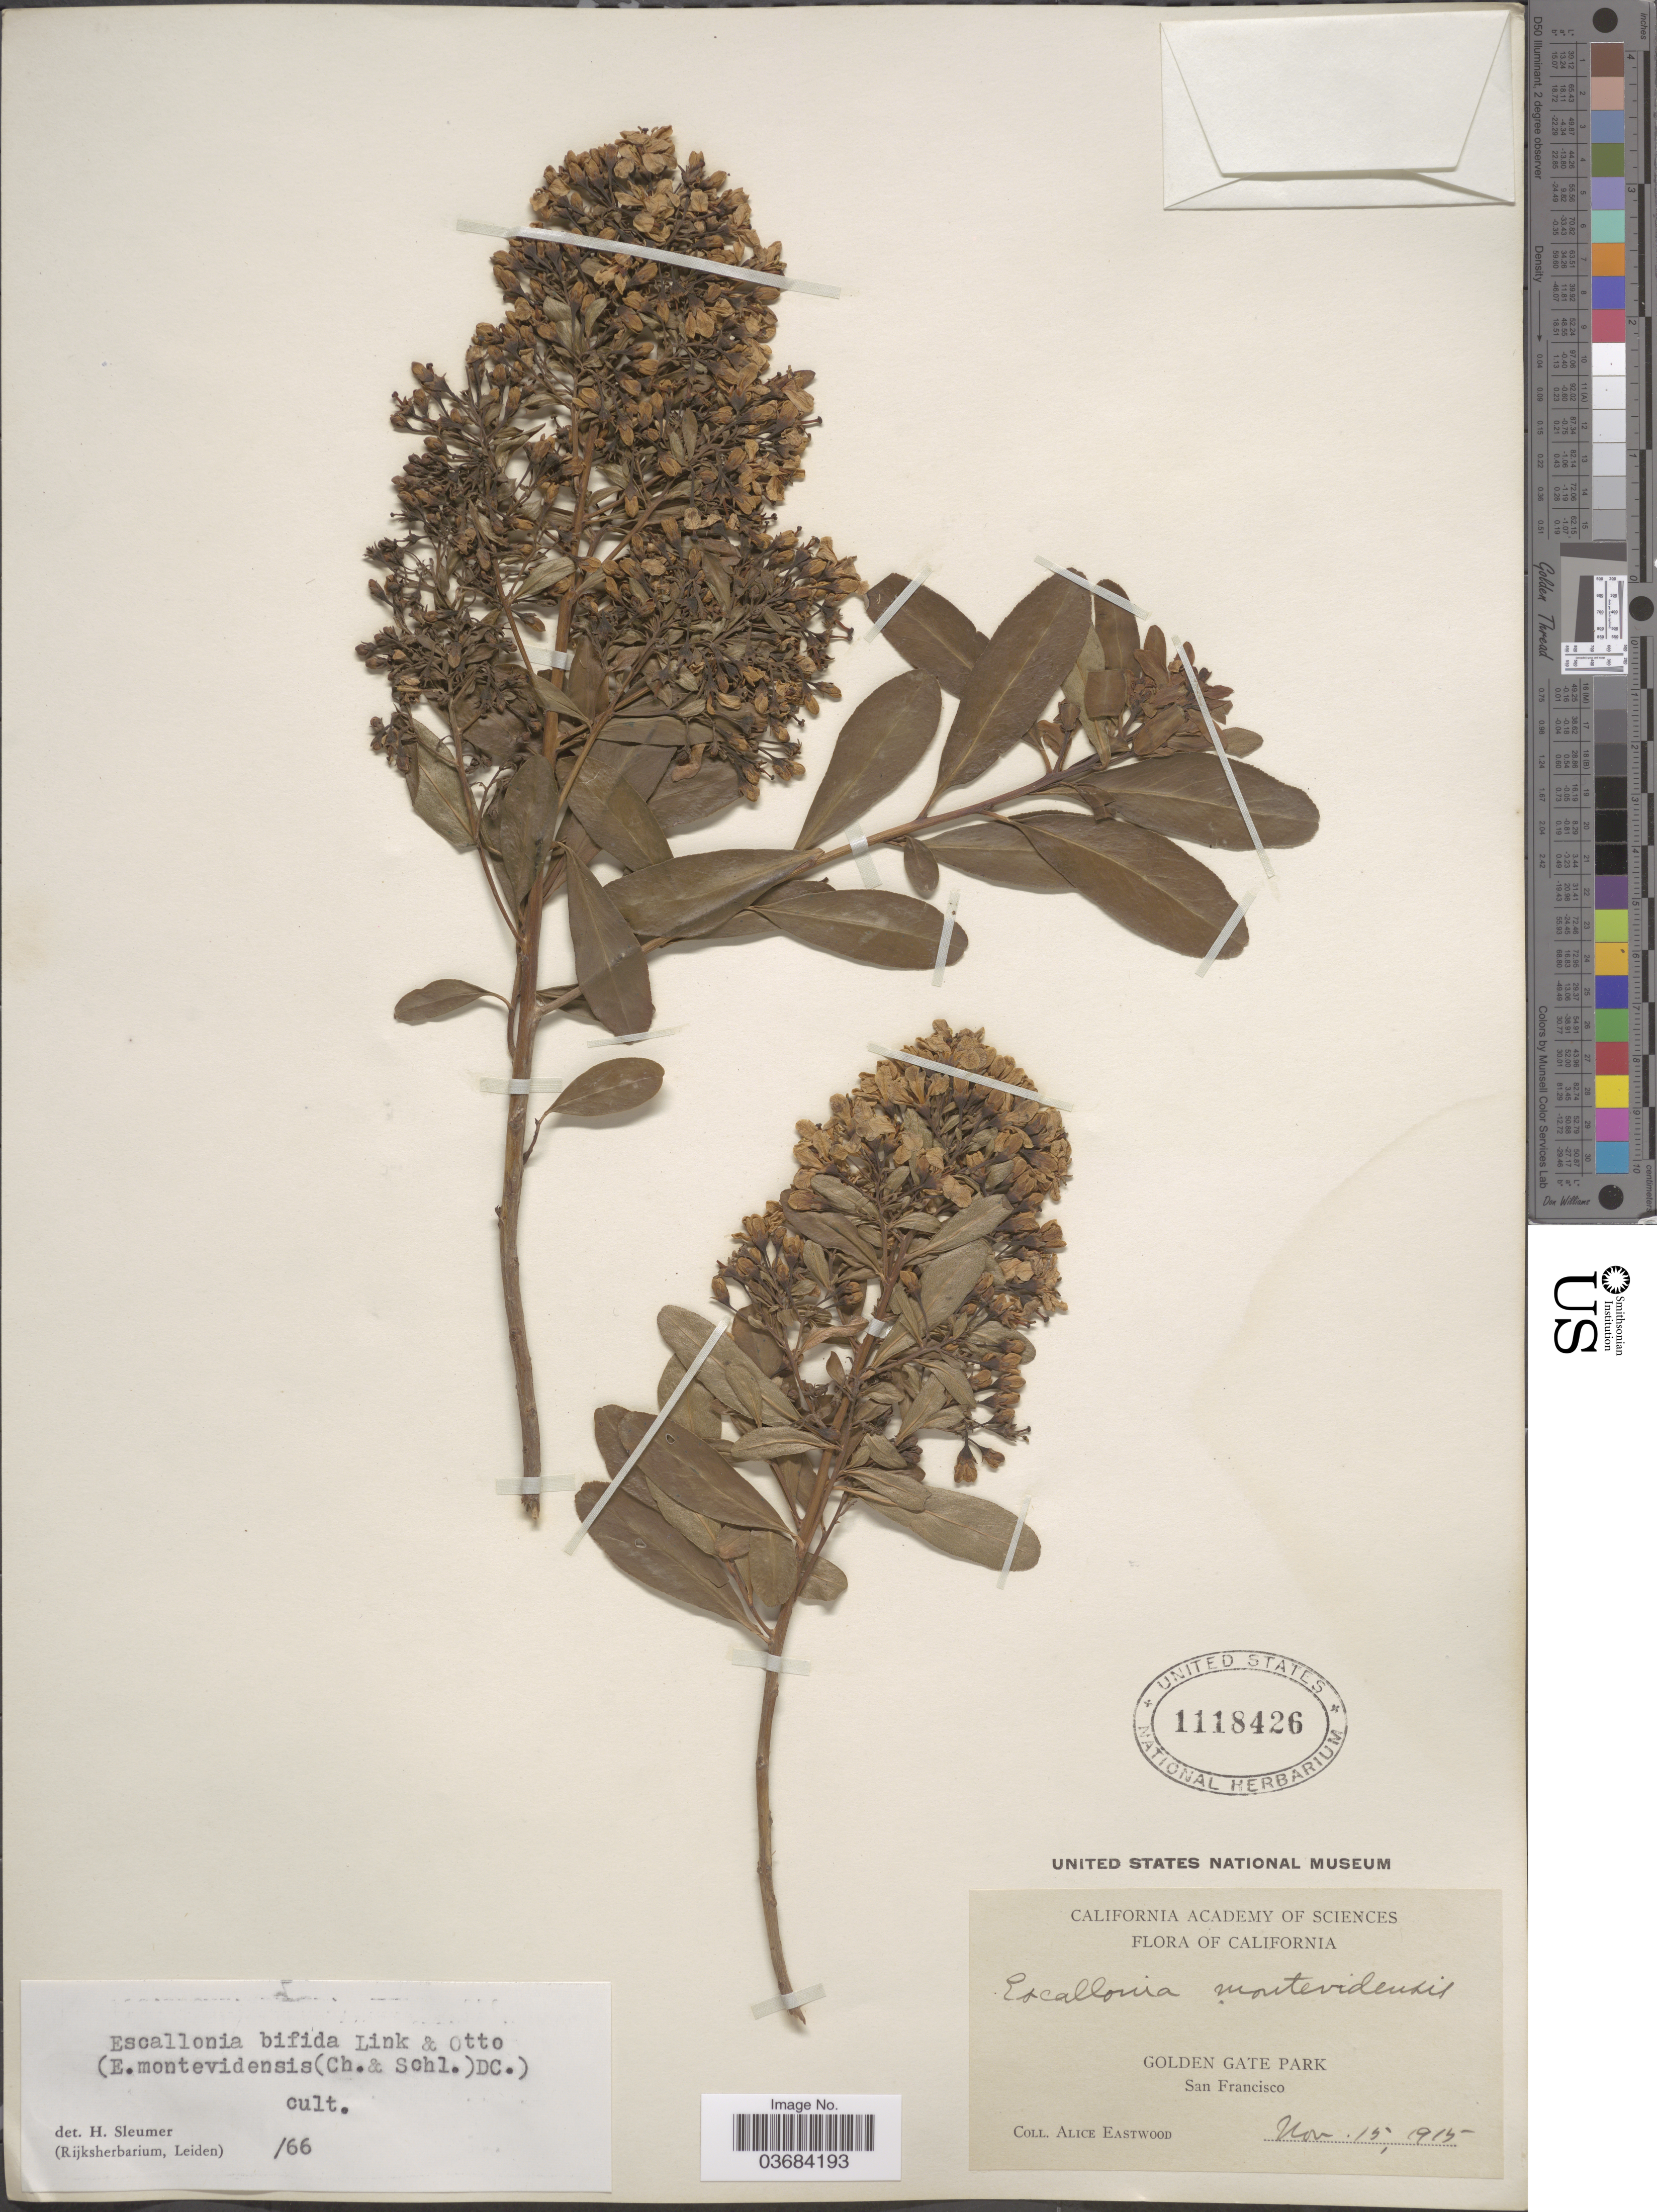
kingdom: Plantae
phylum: Tracheophyta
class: Magnoliopsida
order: Escalloniales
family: Escalloniaceae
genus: Escallonia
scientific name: Escallonia bifida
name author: Link & Otto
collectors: A. Eastwood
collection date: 1915-11-15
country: United States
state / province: California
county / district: San Francisco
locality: Golden Gate Park. San Francisco.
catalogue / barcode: US 1118426